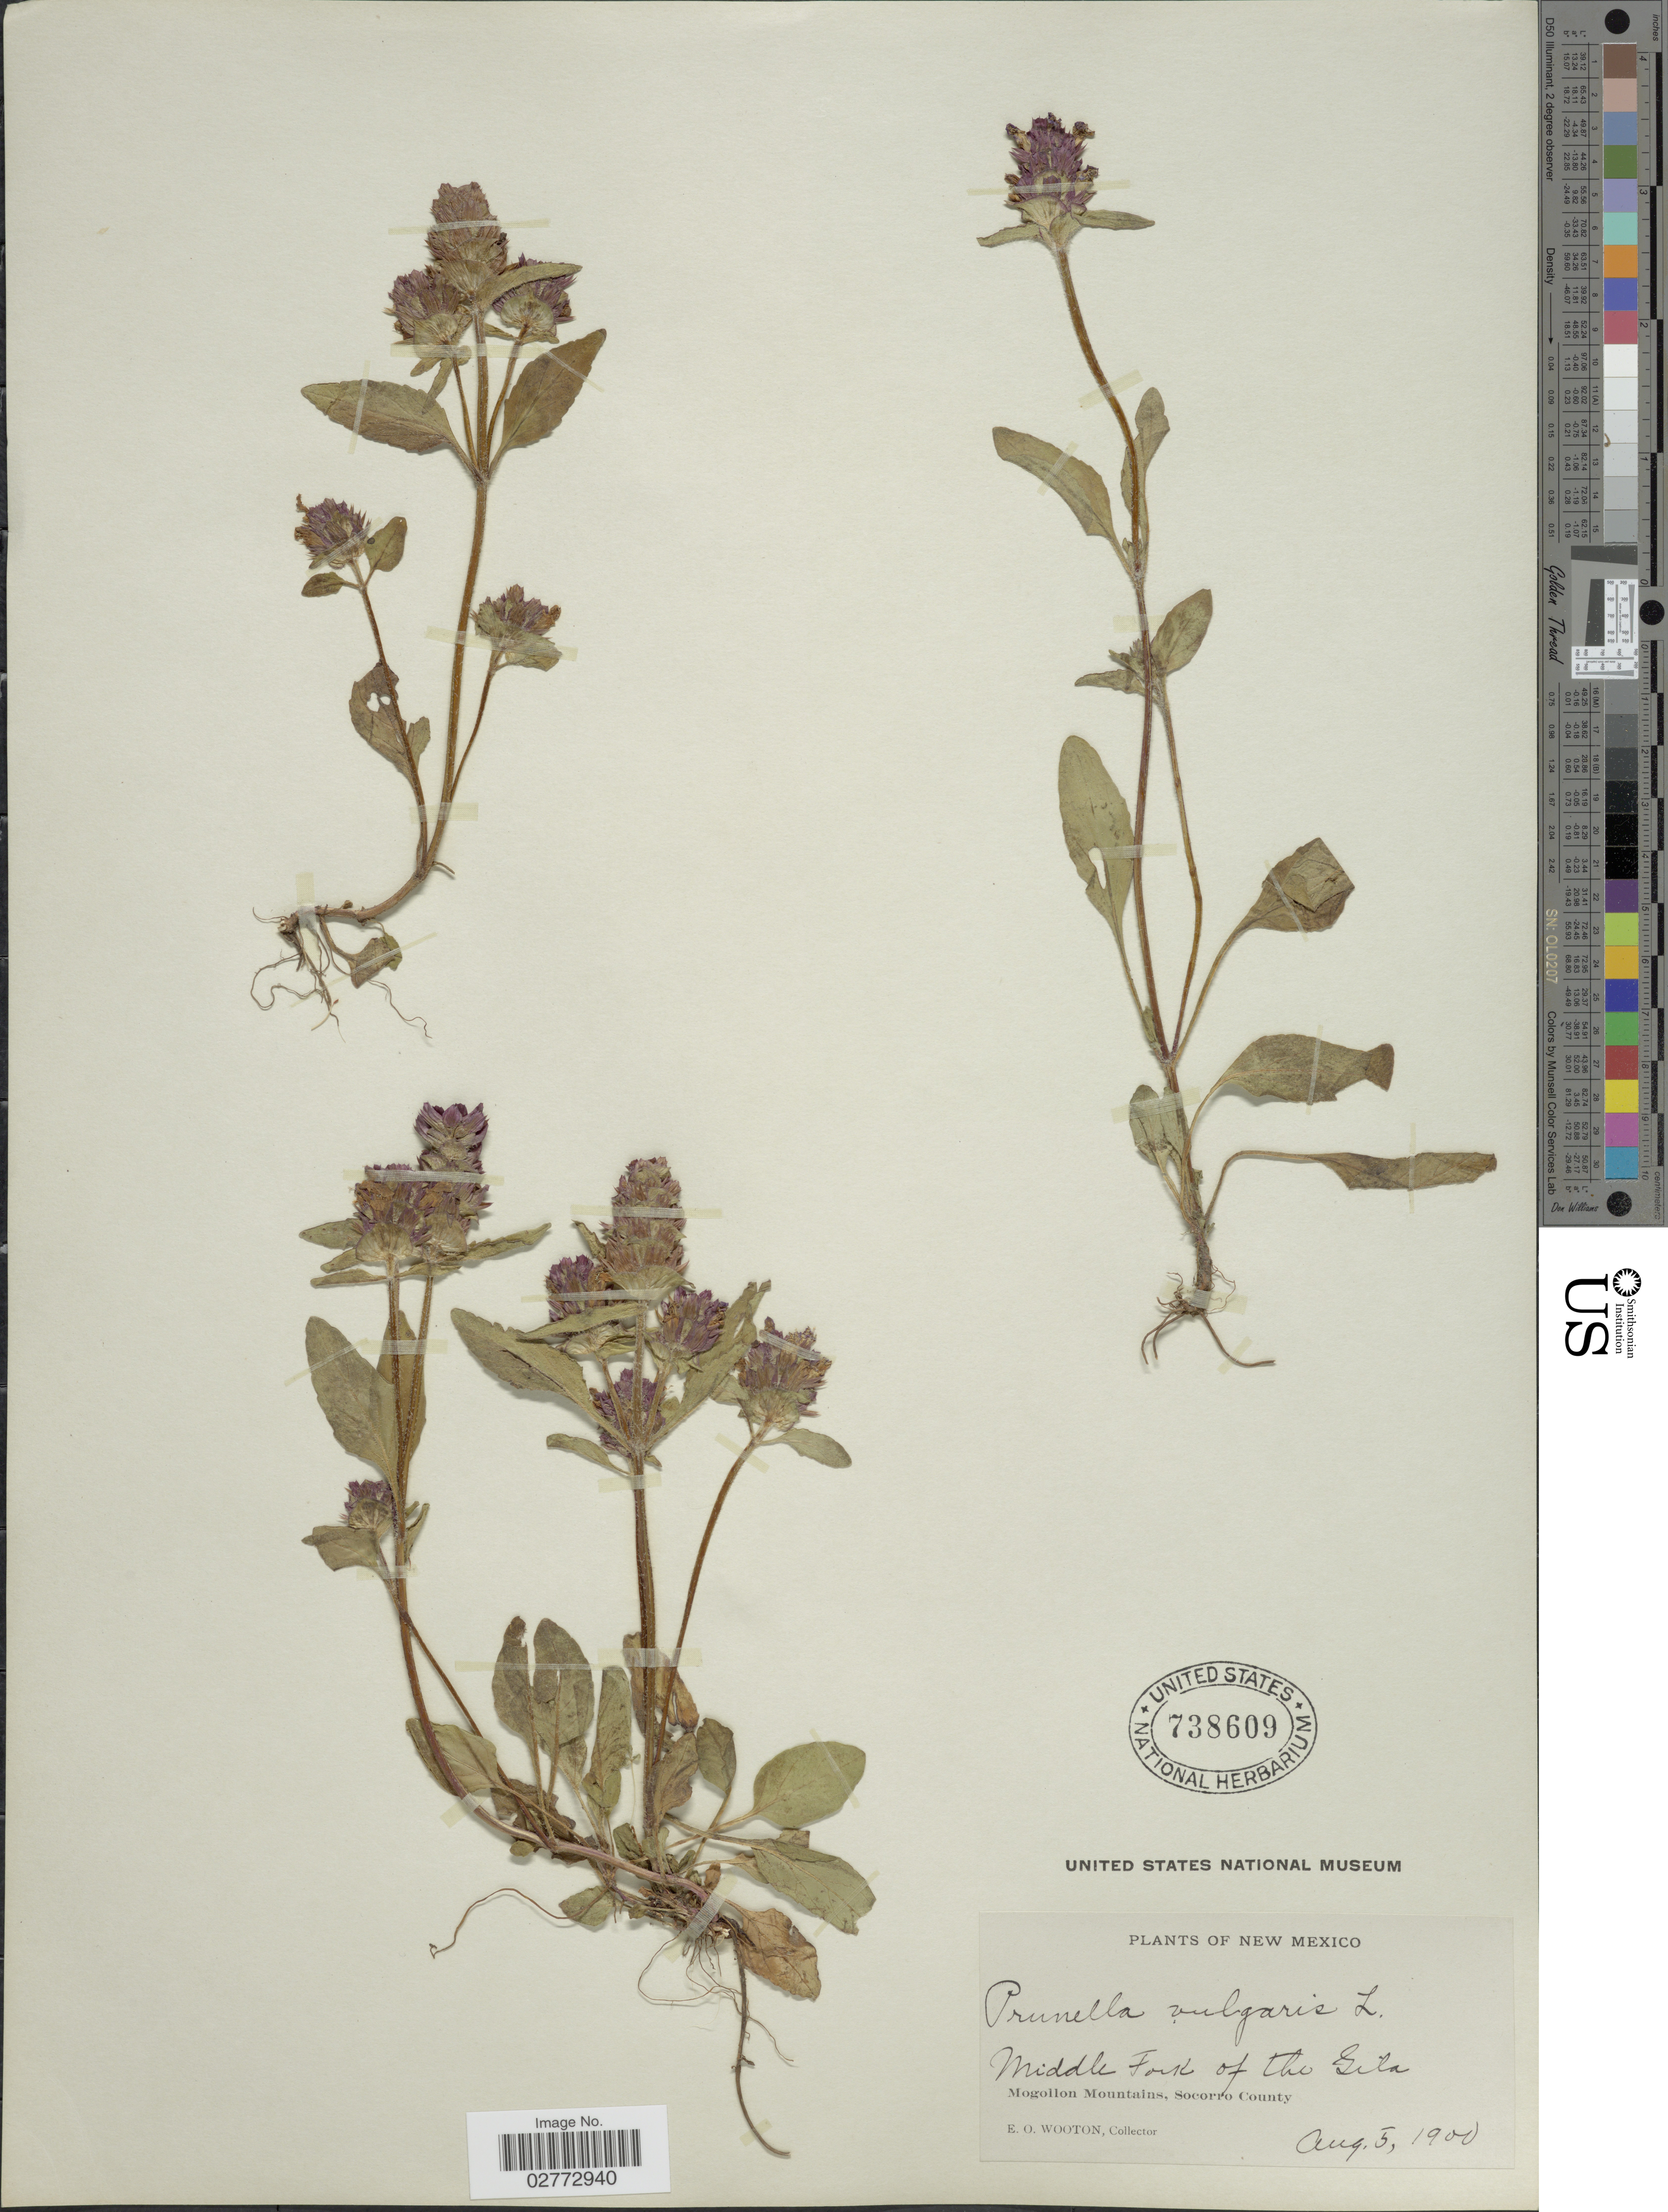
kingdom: Plantae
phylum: Tracheophyta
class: Magnoliopsida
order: Lamiales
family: Lamiaceae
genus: Prunella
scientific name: Prunella vulgaris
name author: L.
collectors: E. O. Wooton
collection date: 1900-08-05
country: United States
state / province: New Mexico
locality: Middle Fork of the Gila. Mogollon Mountains, Socorro County.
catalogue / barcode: US 738609